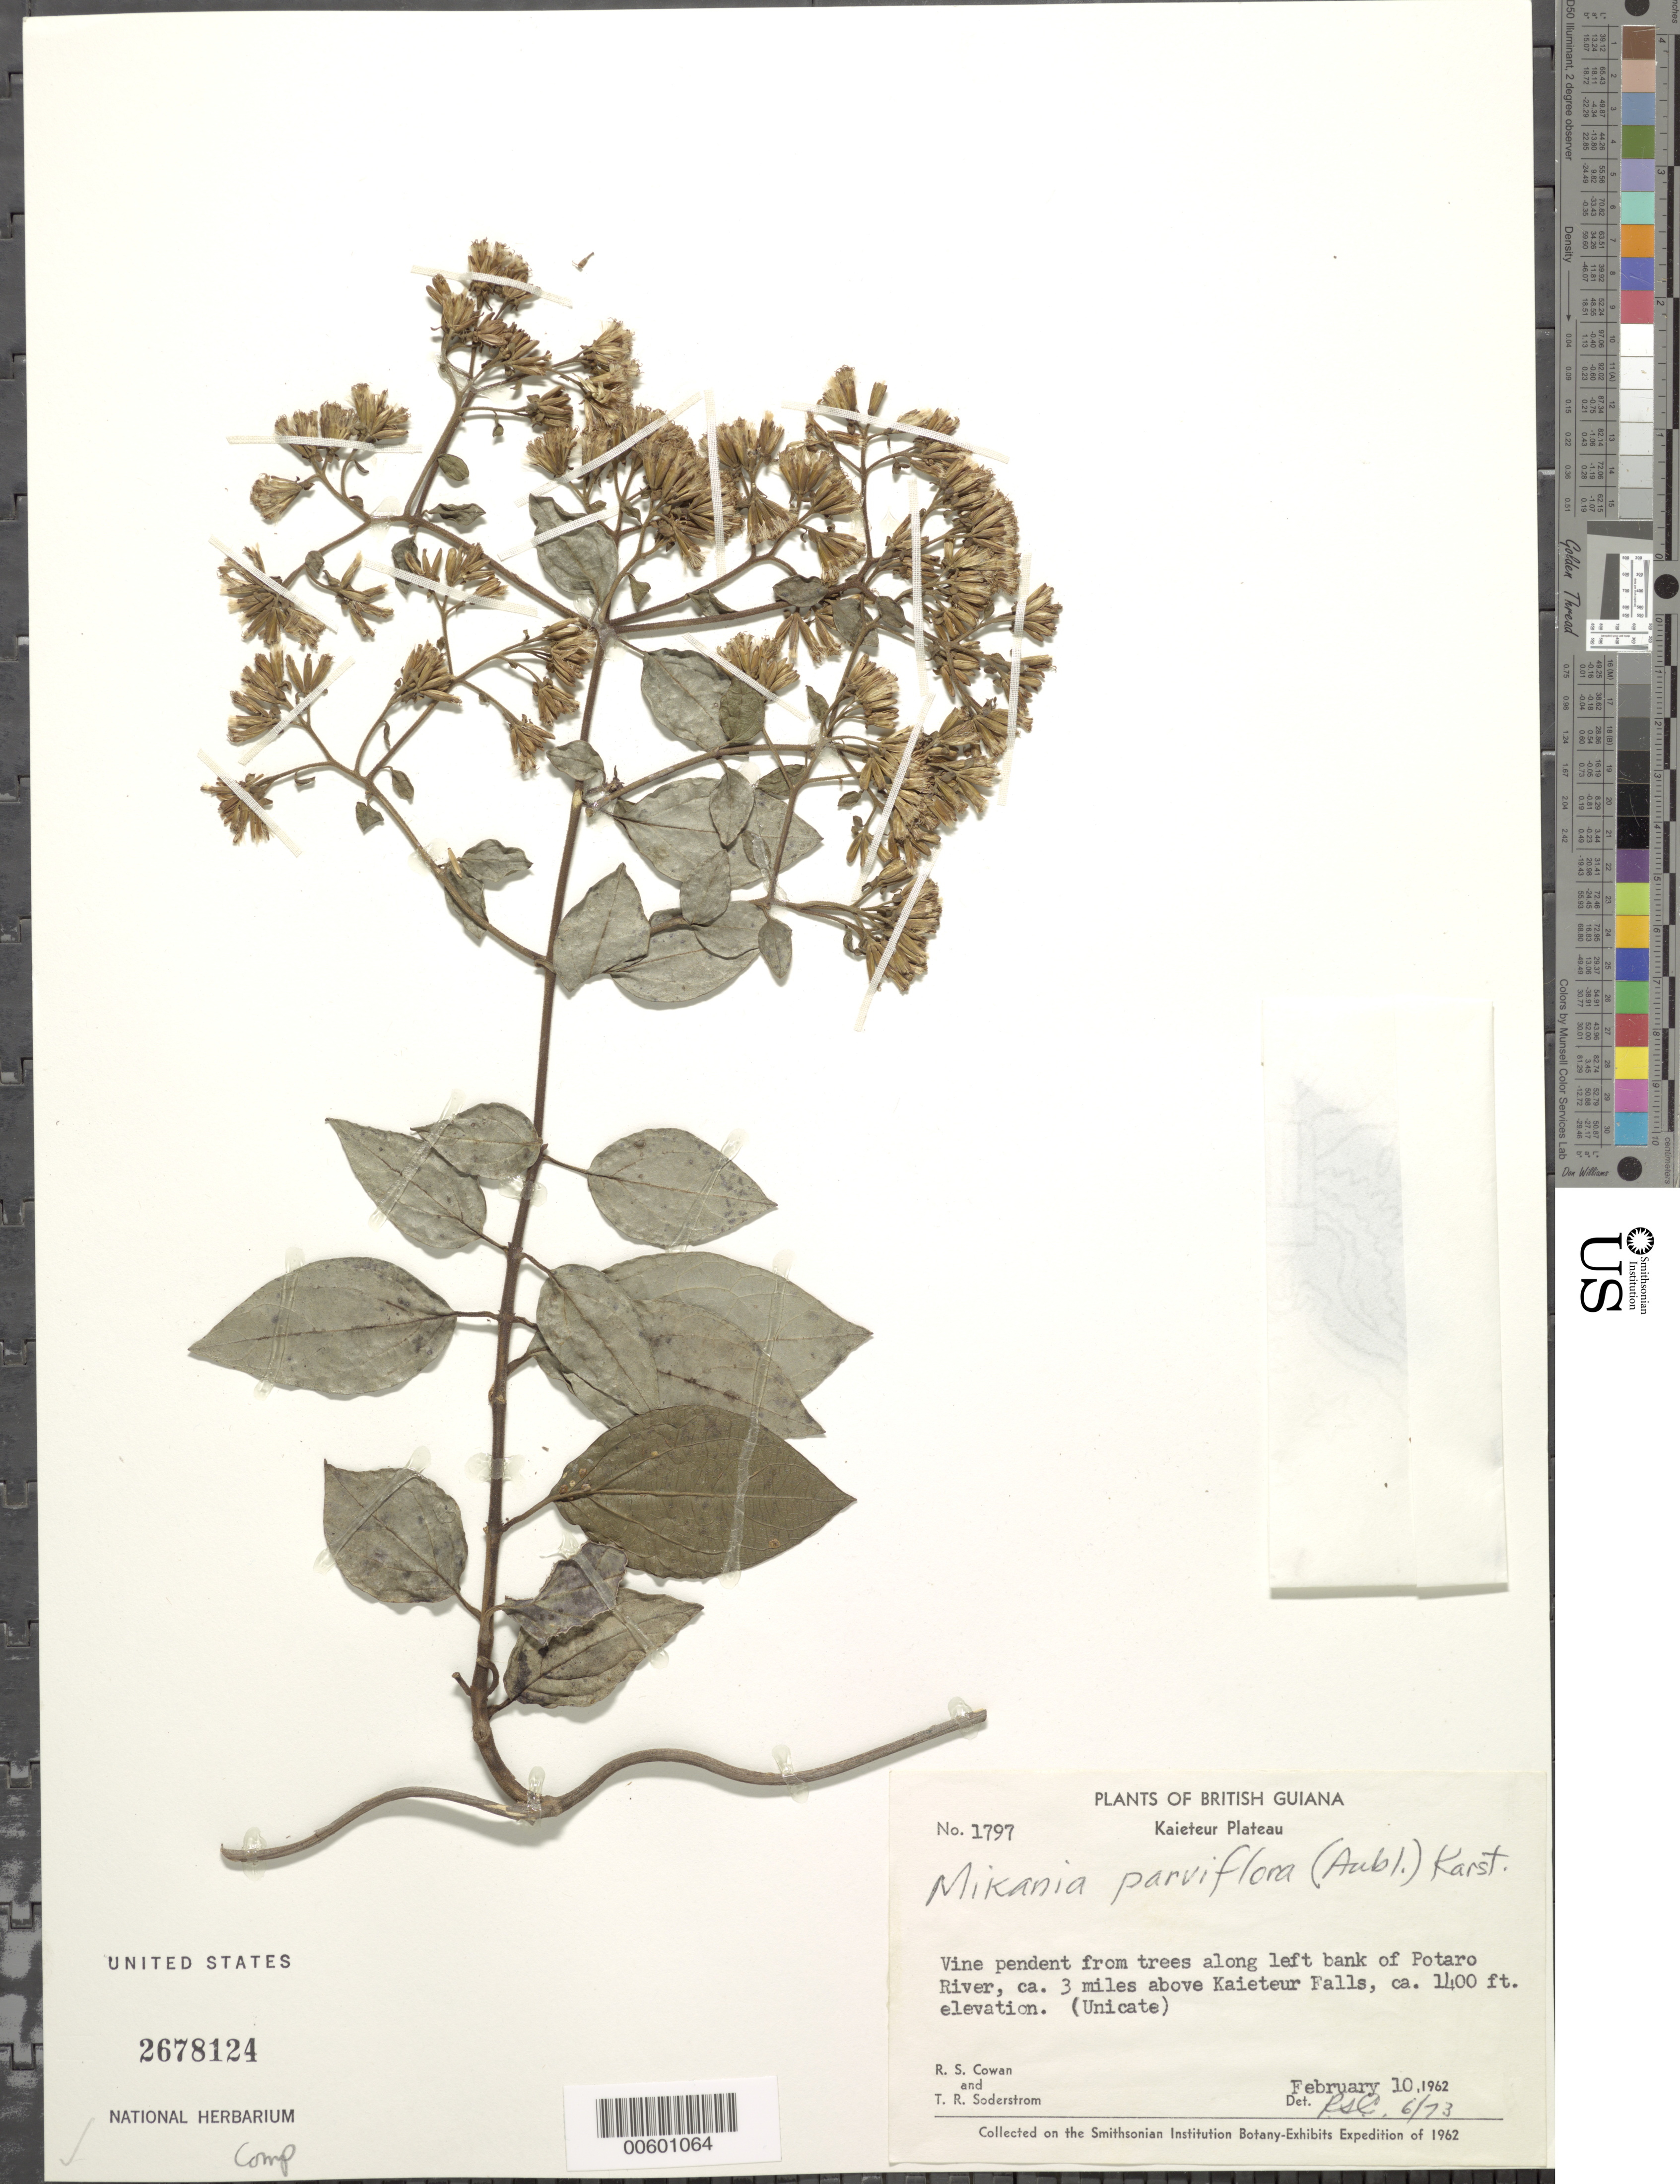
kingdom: Plantae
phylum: Tracheophyta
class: Magnoliopsida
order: Asterales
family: Asteraceae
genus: Mikania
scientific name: Mikania parviflora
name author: (Aubl.) H. Karst.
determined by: Cowen, R. S.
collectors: R. S. Cowan & T. R. Soderstrom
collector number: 1797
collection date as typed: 10-Feb-62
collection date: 1962-02-10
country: Guyana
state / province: Potaro-Siparuni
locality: Kaieteur Plateau, Potaro R., 3 mi. above Kaieteur Falls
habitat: Pendent from trees along riverbank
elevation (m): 427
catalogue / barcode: US 2678124